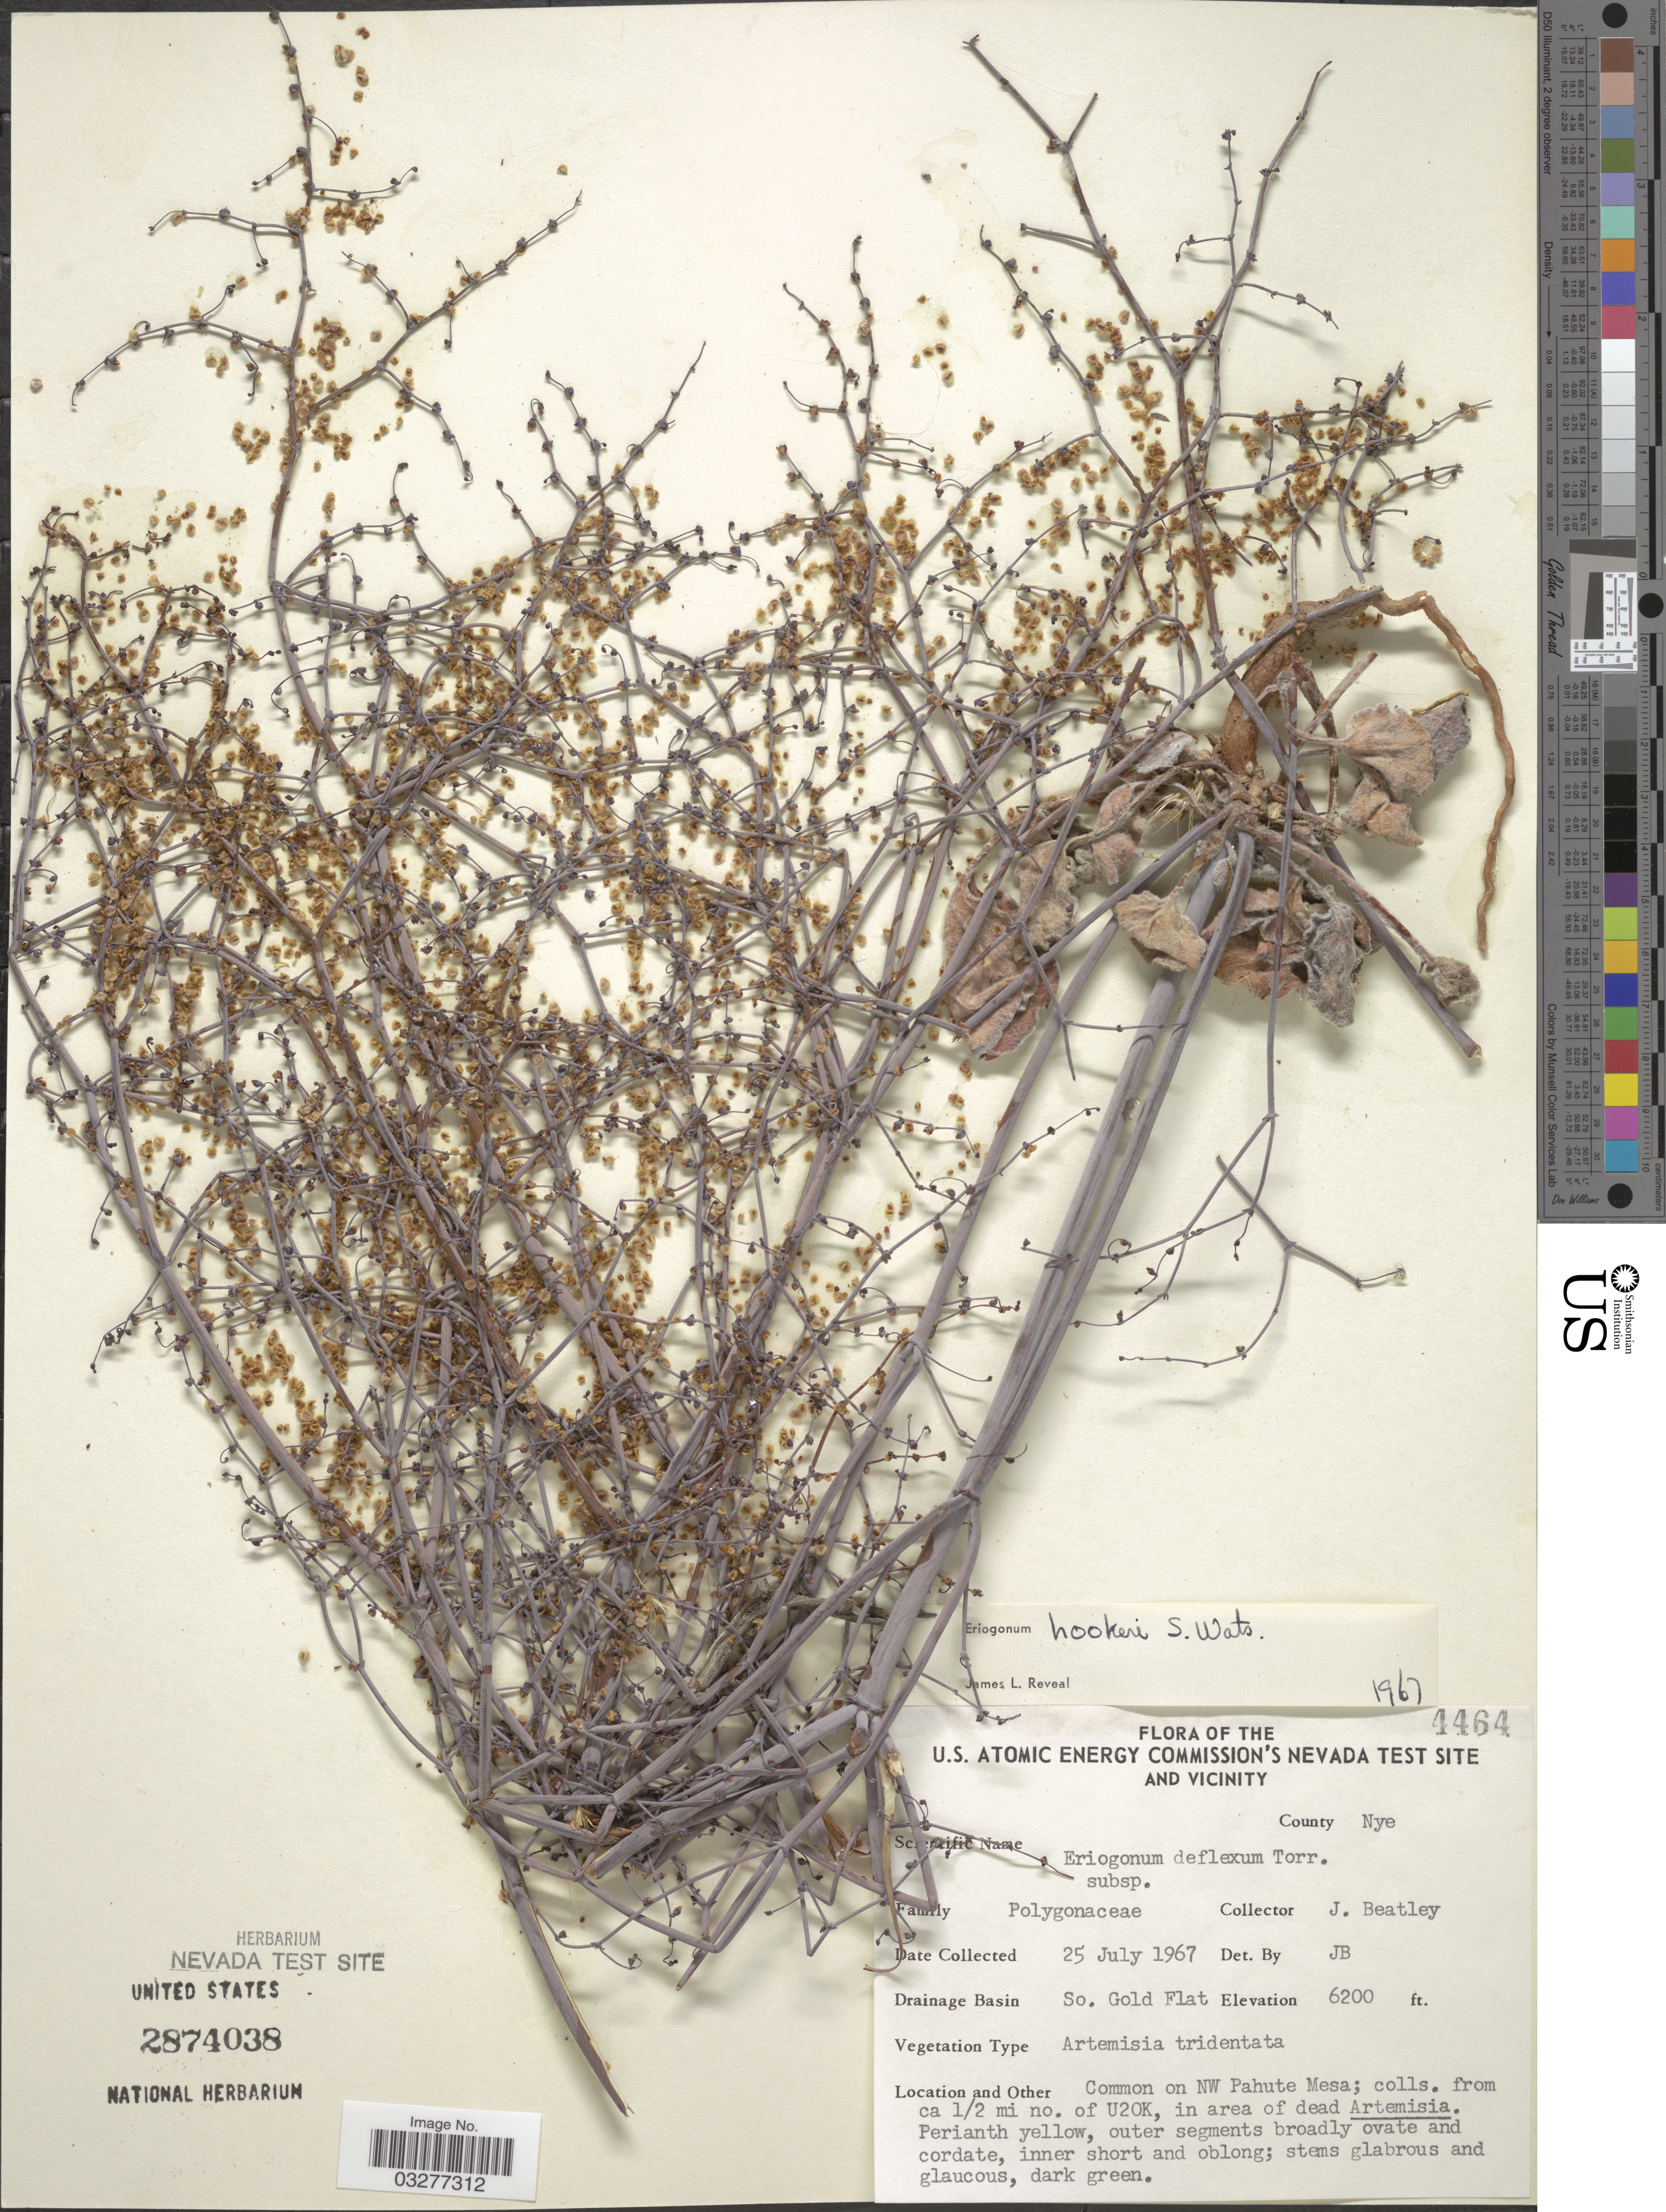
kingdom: Plantae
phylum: Tracheophyta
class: Magnoliopsida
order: Caryophyllales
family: Polygonaceae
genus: Eriogonum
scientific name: Eriogonum hookeri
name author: S. Watson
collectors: J. C. Beatley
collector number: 4464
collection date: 1967-07-25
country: United States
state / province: Nevada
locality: U. S. Atomic Energy Commission's Nevada Test Site and Vicinity. County Nye. Drainage Basin So. Gold Flat. NW Pahute Mesa. Ca 1/2 mi no. of U20K.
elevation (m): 1890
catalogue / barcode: US 2874038